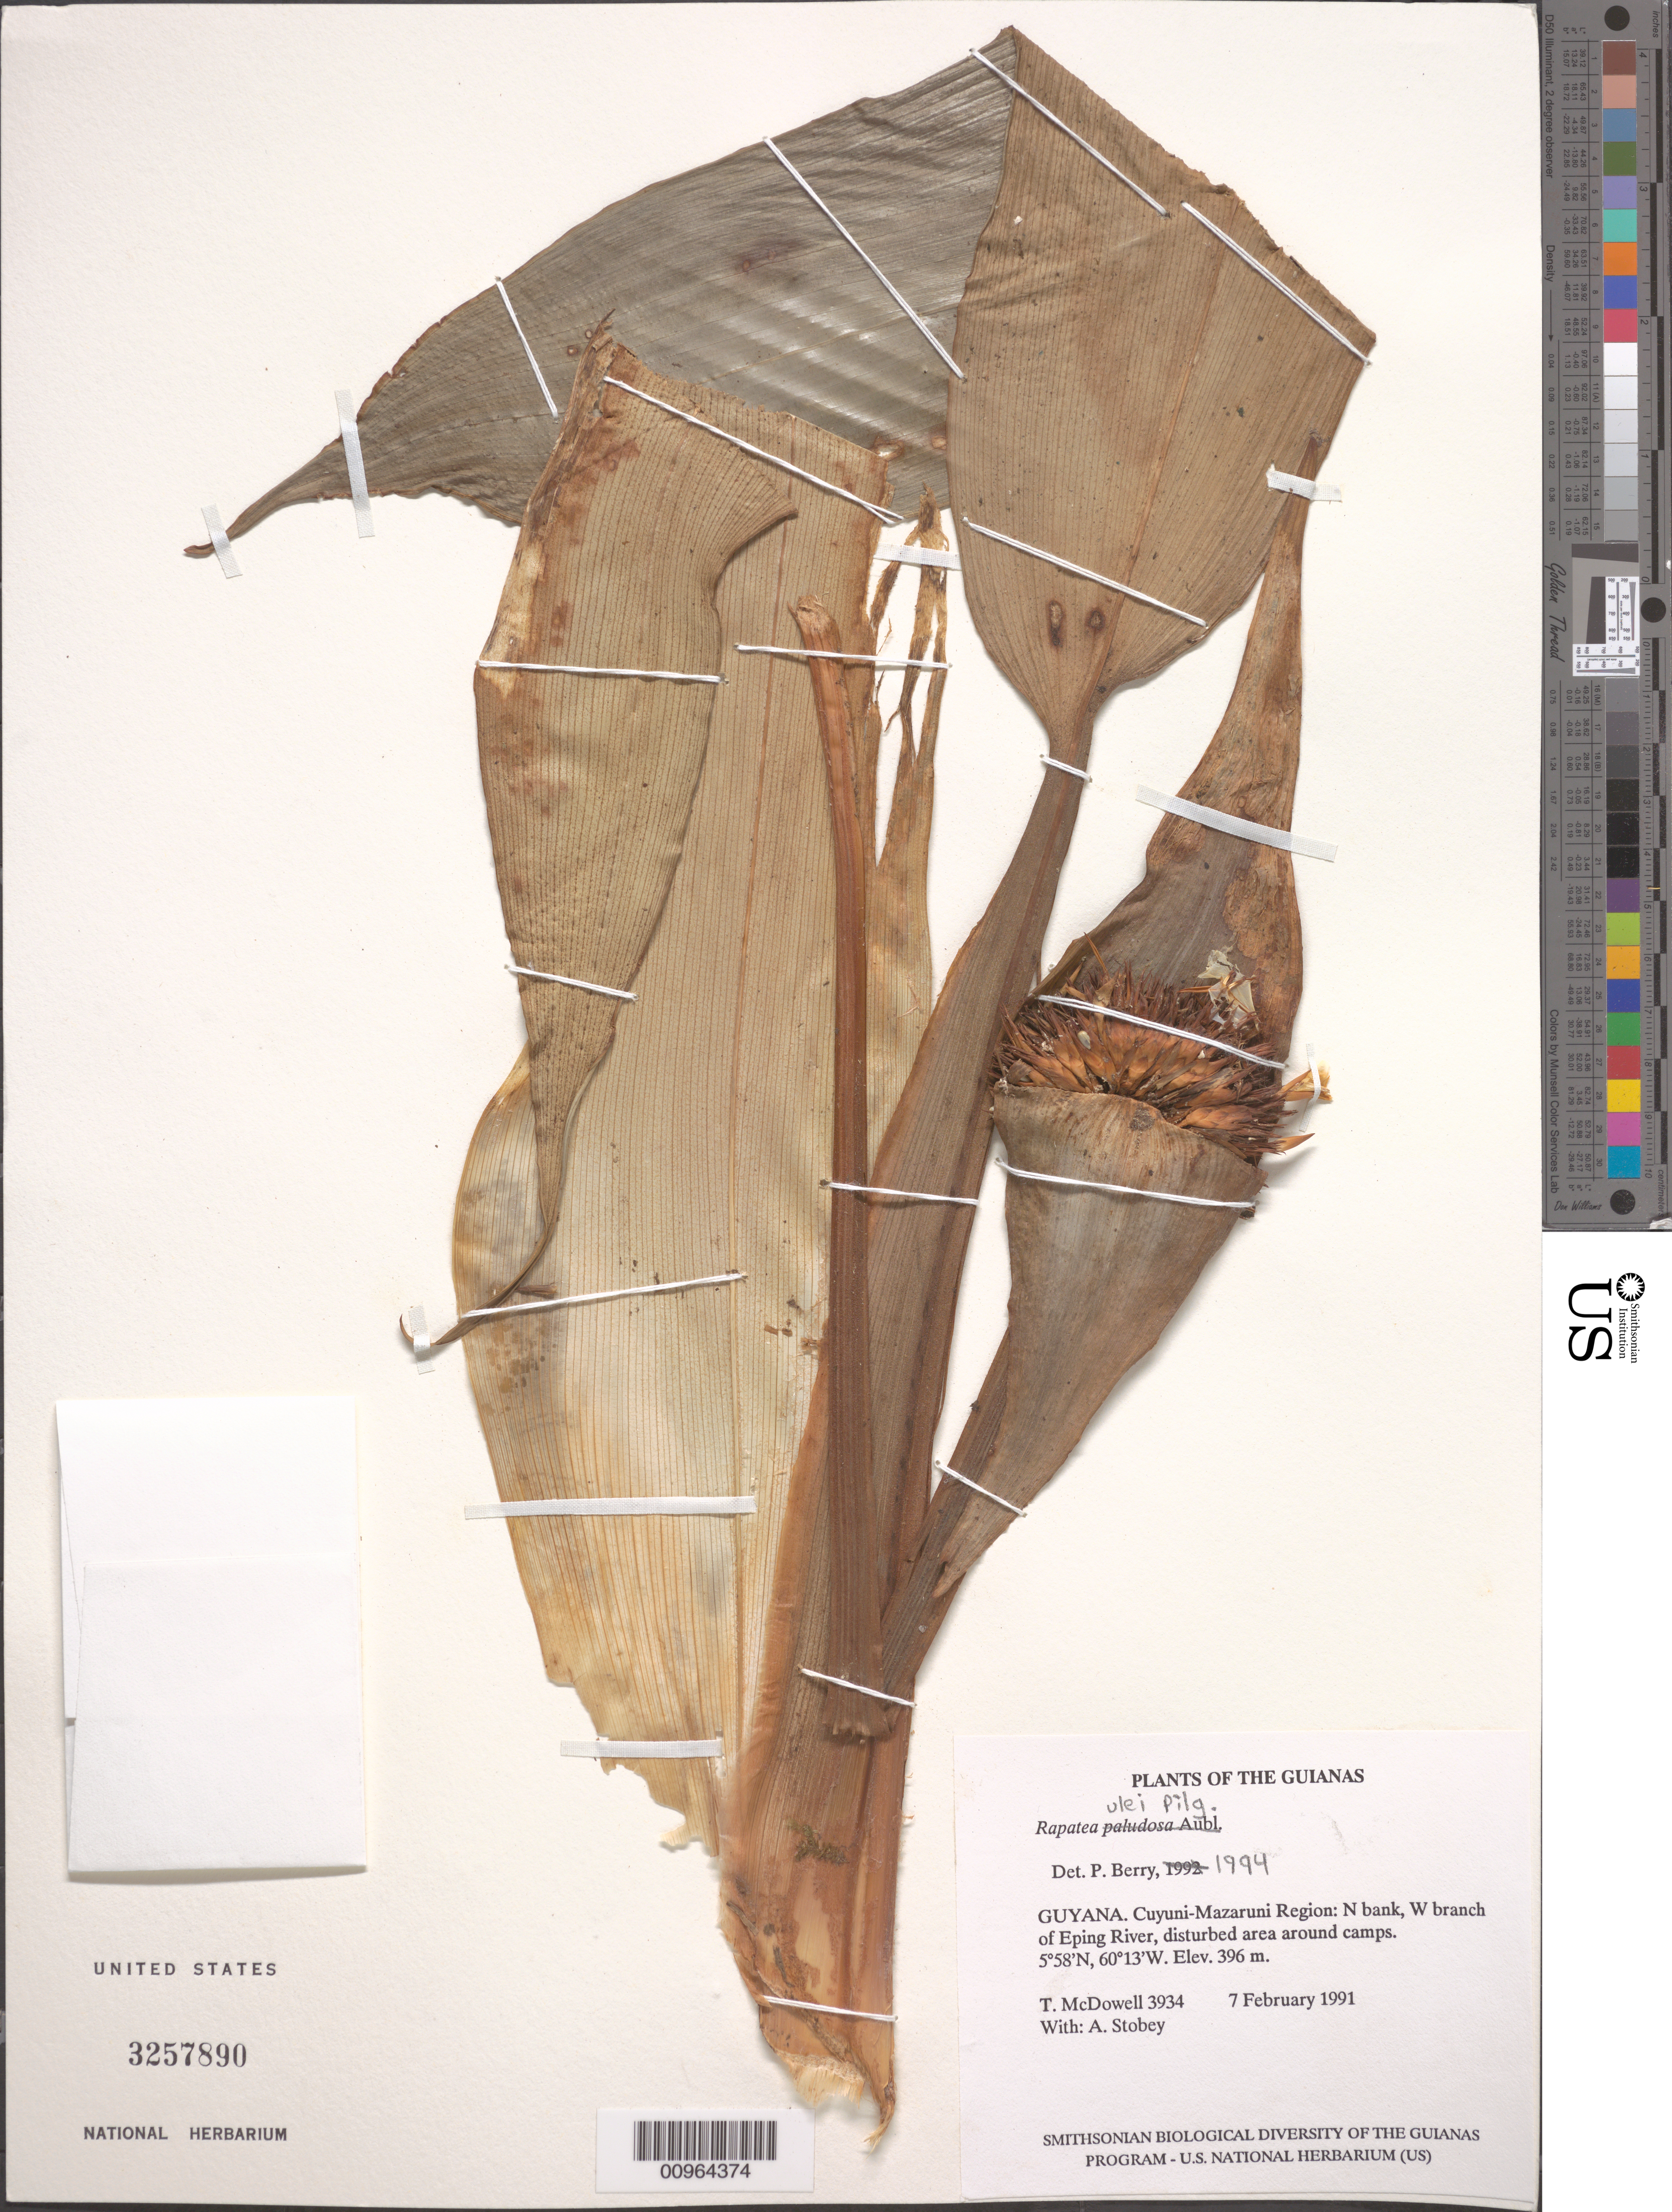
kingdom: Plantae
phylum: Tracheophyta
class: Liliopsida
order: Poales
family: Rapateaceae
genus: Rapatea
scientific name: Rapatea ulei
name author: Pilg.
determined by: Berry, P. E., (WIS), University of Wisconsin - Madison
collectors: T. McDowell & A. Stobey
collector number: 3934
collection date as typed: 7 February 1991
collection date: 1991-02-07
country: Guyana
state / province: Cuyuni-Mazaruni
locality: N bank, W branch of Eping River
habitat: Disturbed area around camps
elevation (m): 396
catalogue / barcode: US 3257890